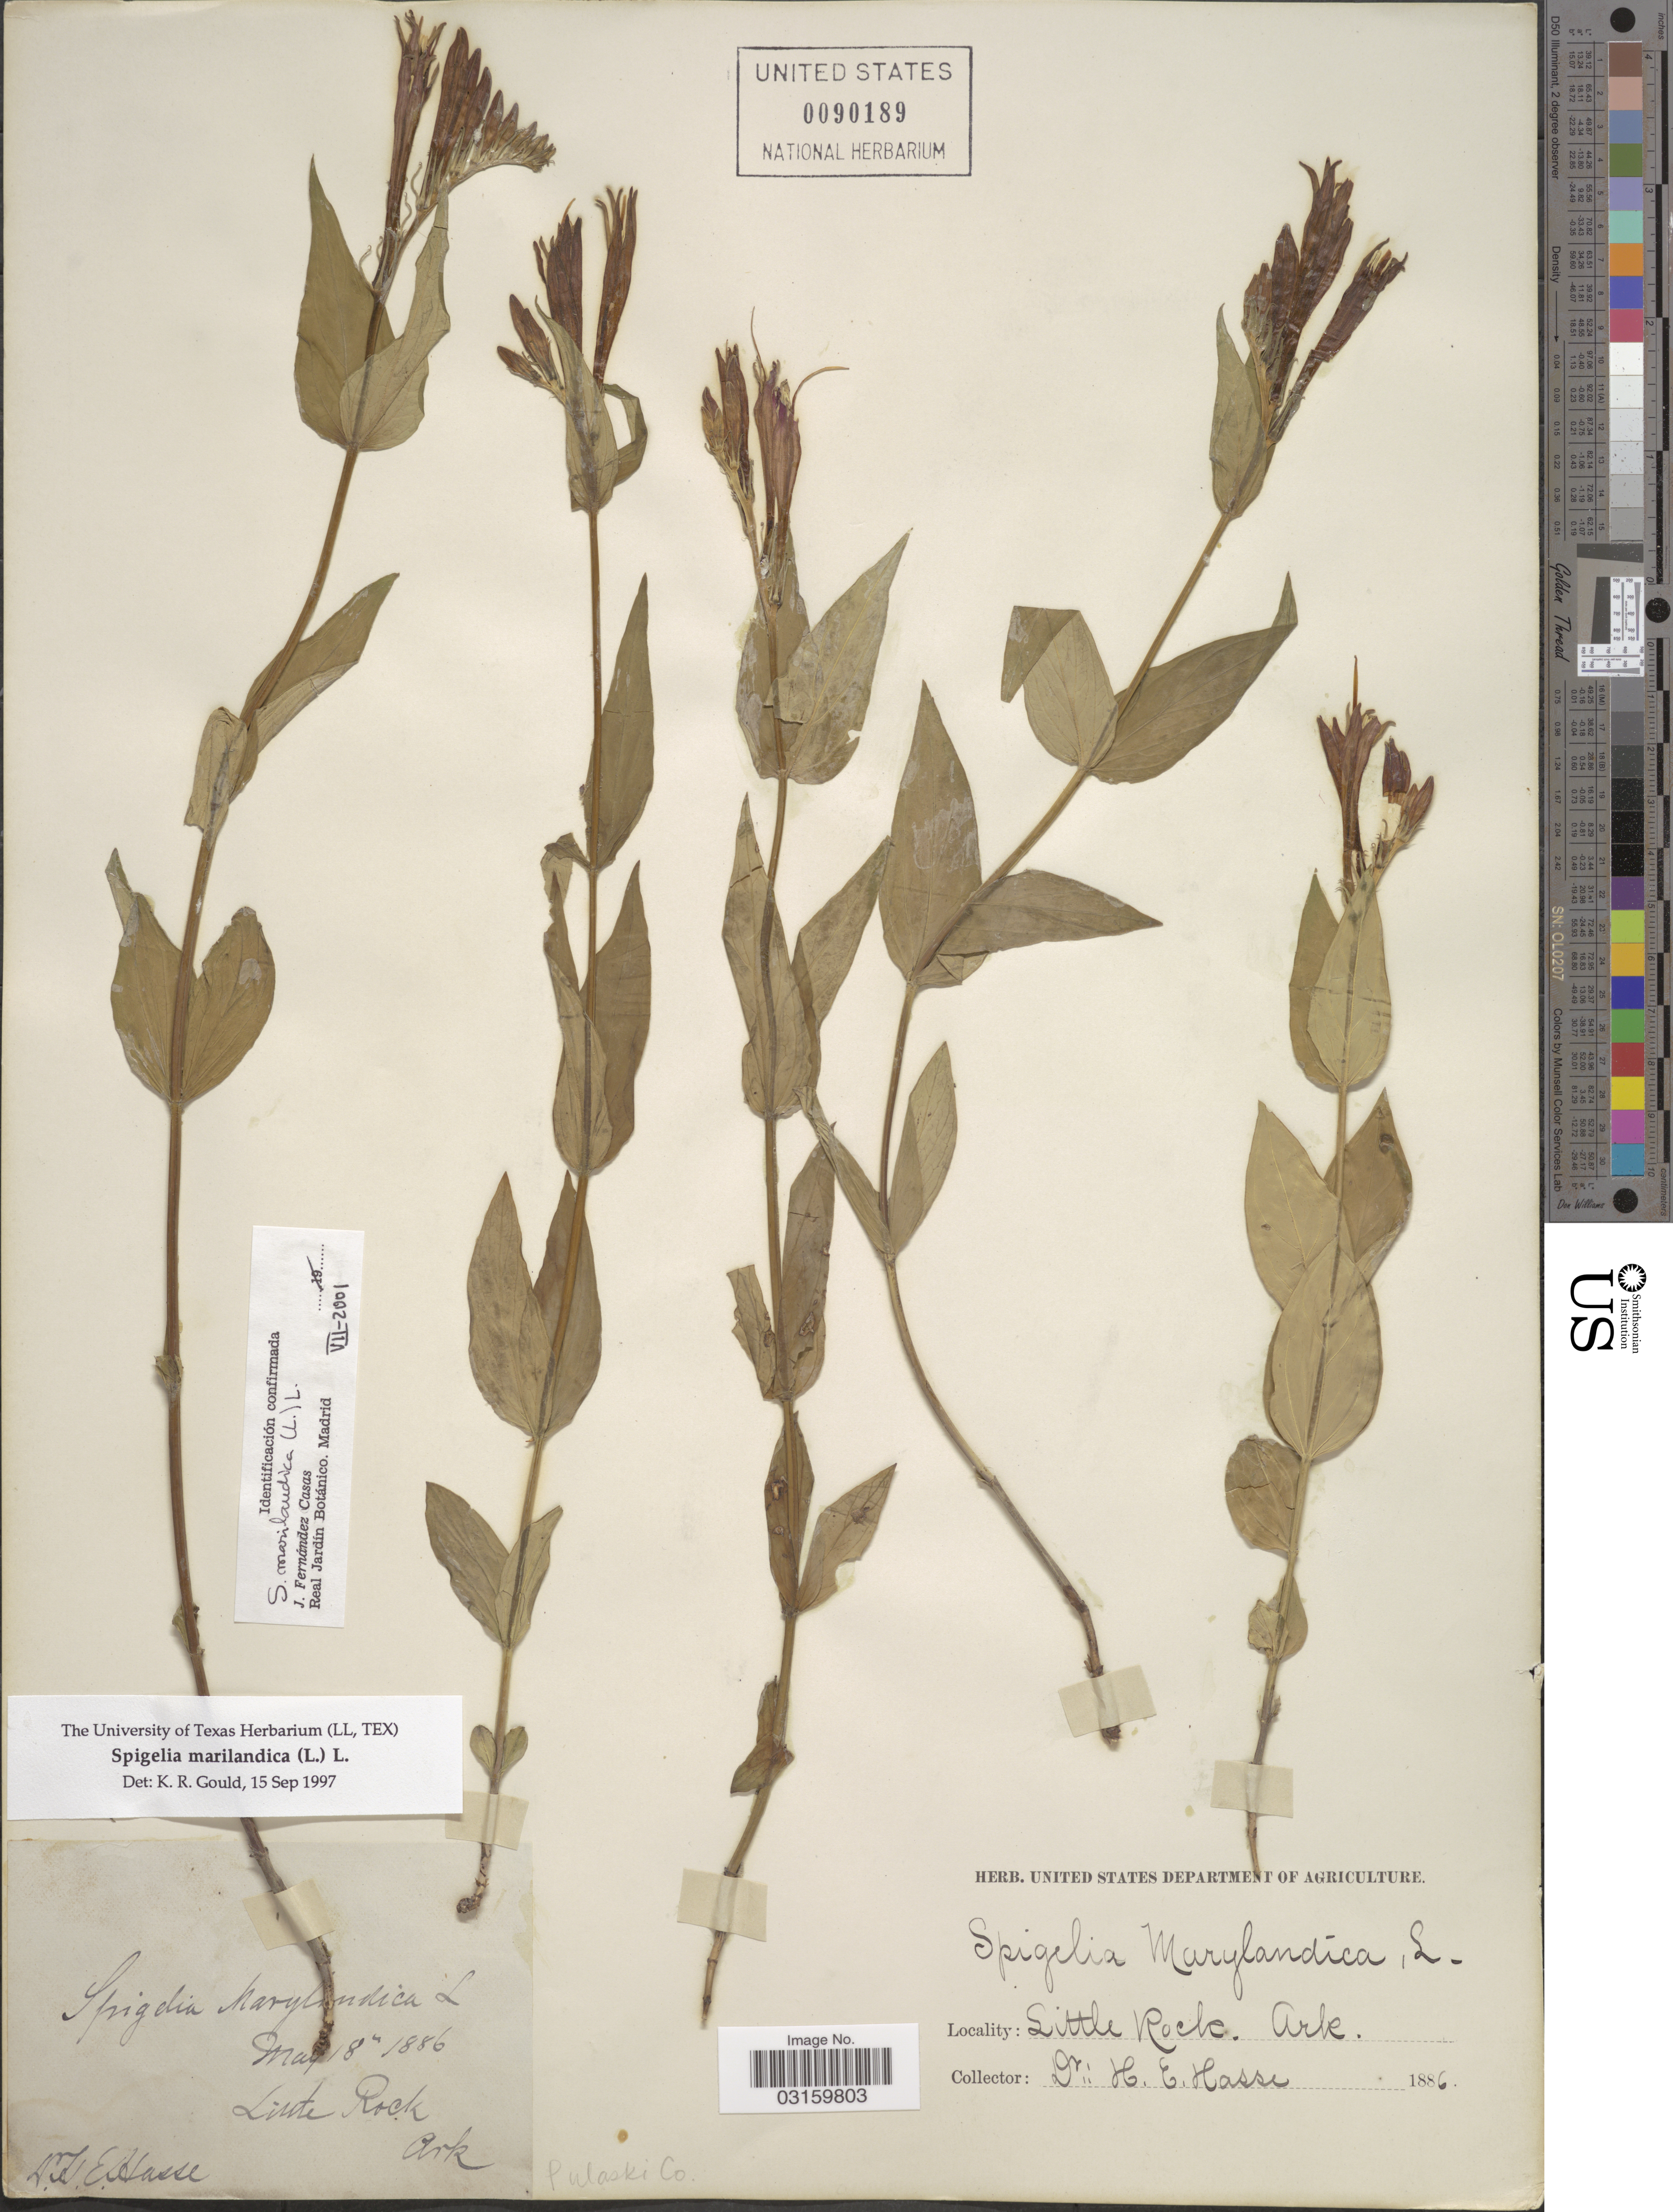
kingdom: Plantae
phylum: Tracheophyta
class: Magnoliopsida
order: Gentianales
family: Loganiaceae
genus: Spigelia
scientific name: Spigelia marilandica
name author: (L.) L.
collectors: H. E. Hasse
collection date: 1886-05-18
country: United States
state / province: Arkansas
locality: Little Rock, Pulaski Co.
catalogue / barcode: US 90189